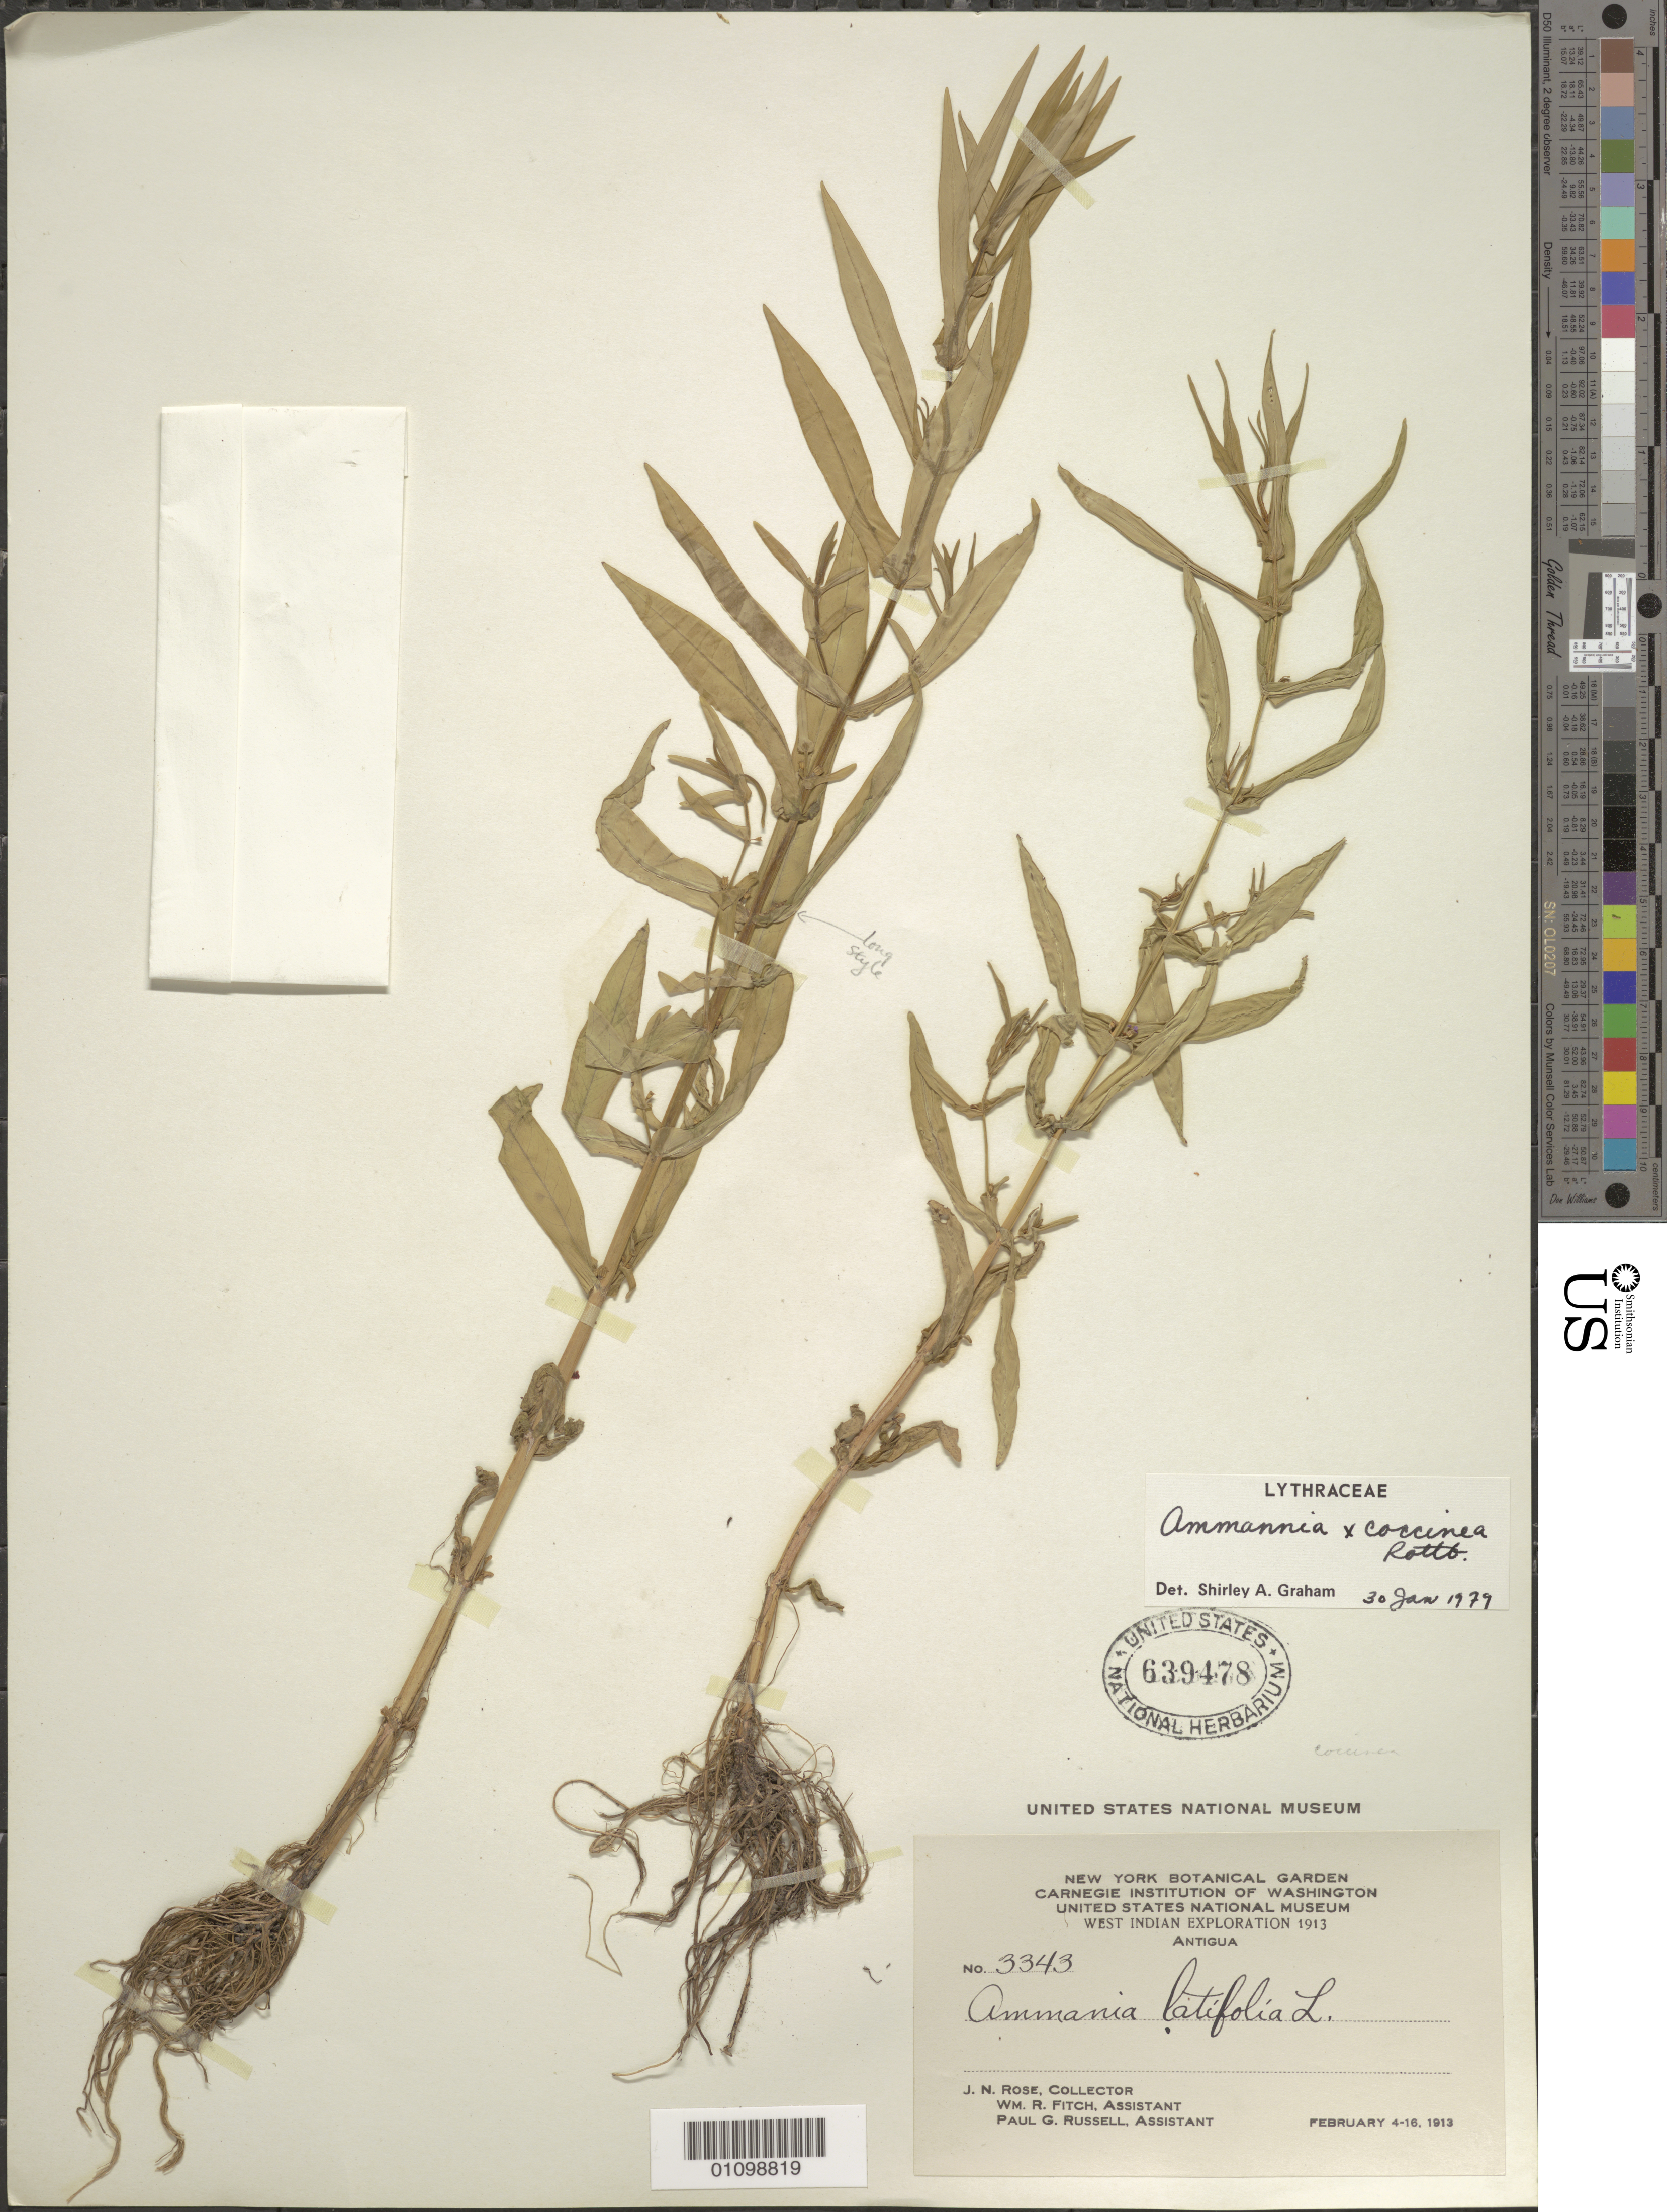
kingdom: Plantae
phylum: Tracheophyta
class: Magnoliopsida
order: Myrtales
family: Lythraceae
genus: Ammannia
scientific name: Ammannia coccinea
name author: Rottb.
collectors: J. N. Rose, W. R. Fitch & P. G. Russell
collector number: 3343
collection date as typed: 04 Feb 1913 to 16 Feb 1913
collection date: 1913-02-04/1913-02-16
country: Antigua and Barbuda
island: Antigua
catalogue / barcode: US 639478